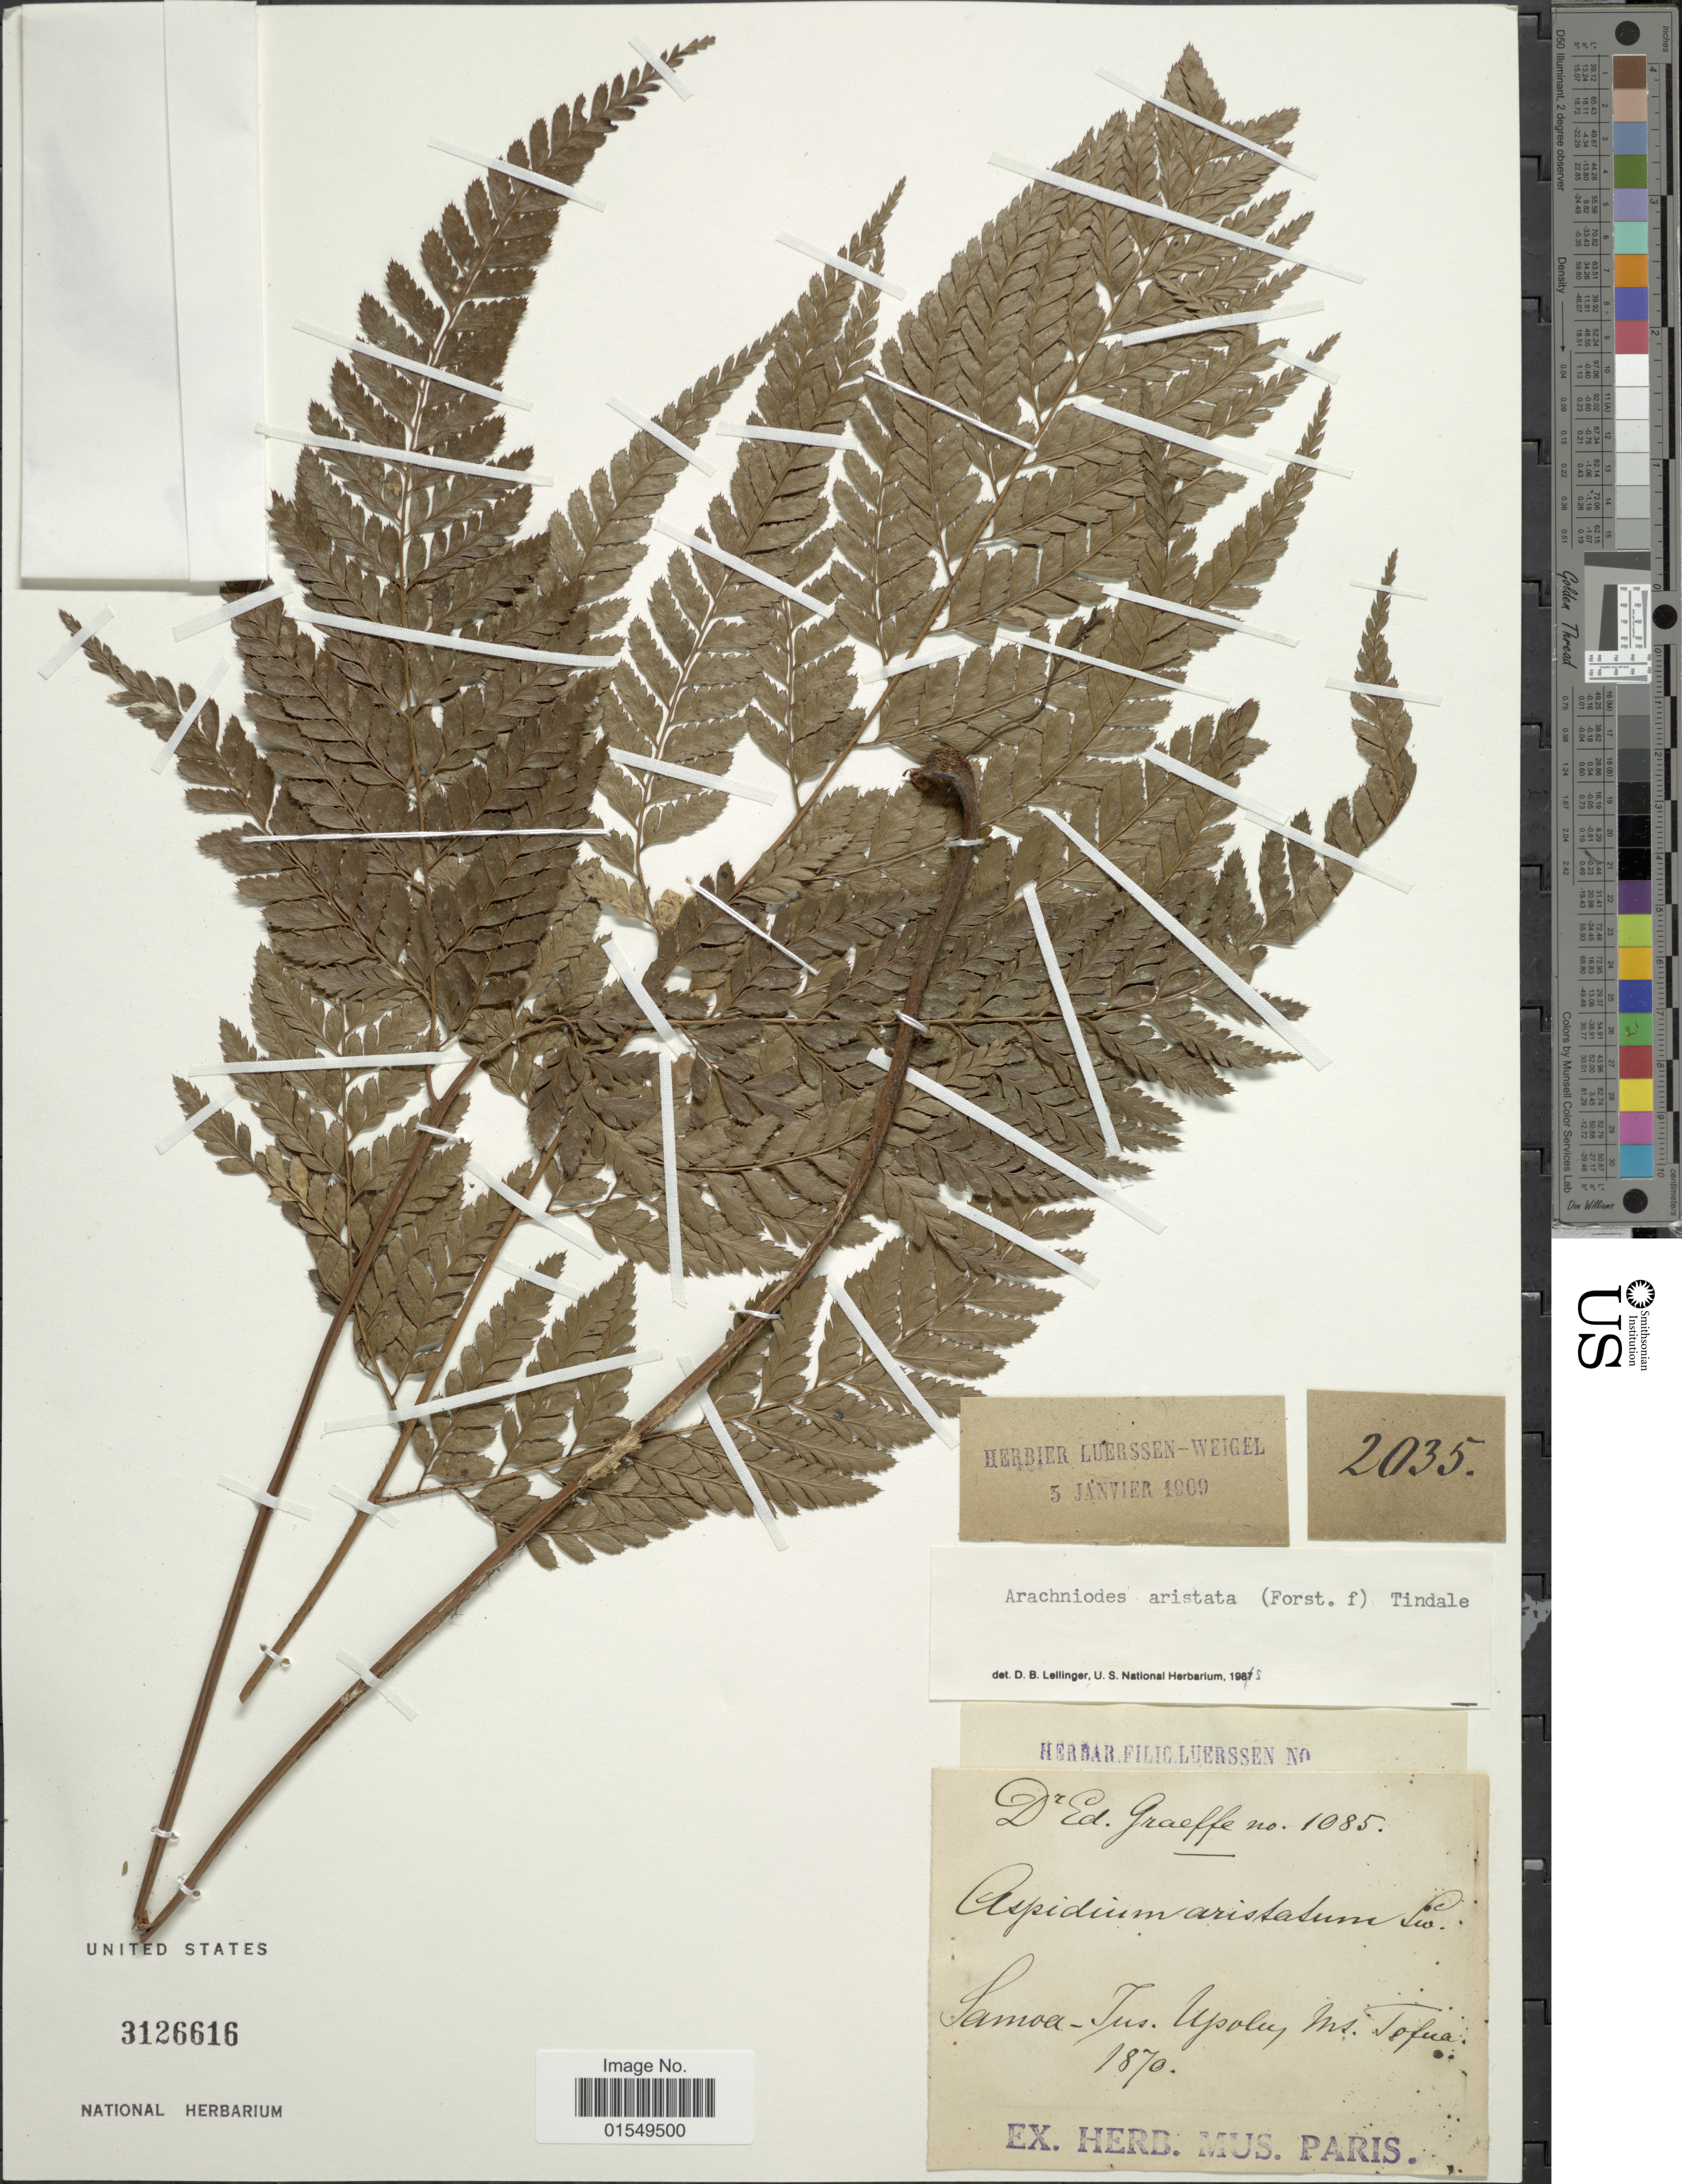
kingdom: Plantae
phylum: Tracheophyta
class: Polypodiopsida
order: Polypodiales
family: Dryopteridaceae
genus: Arachniodes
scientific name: Arachniodes aristata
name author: (G. Forst.) Tindale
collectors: E. Graeffe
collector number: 1085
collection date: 1870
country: Samoa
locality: Samoa, Ins. Upolu, Ins. Tofua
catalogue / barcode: US 3126616